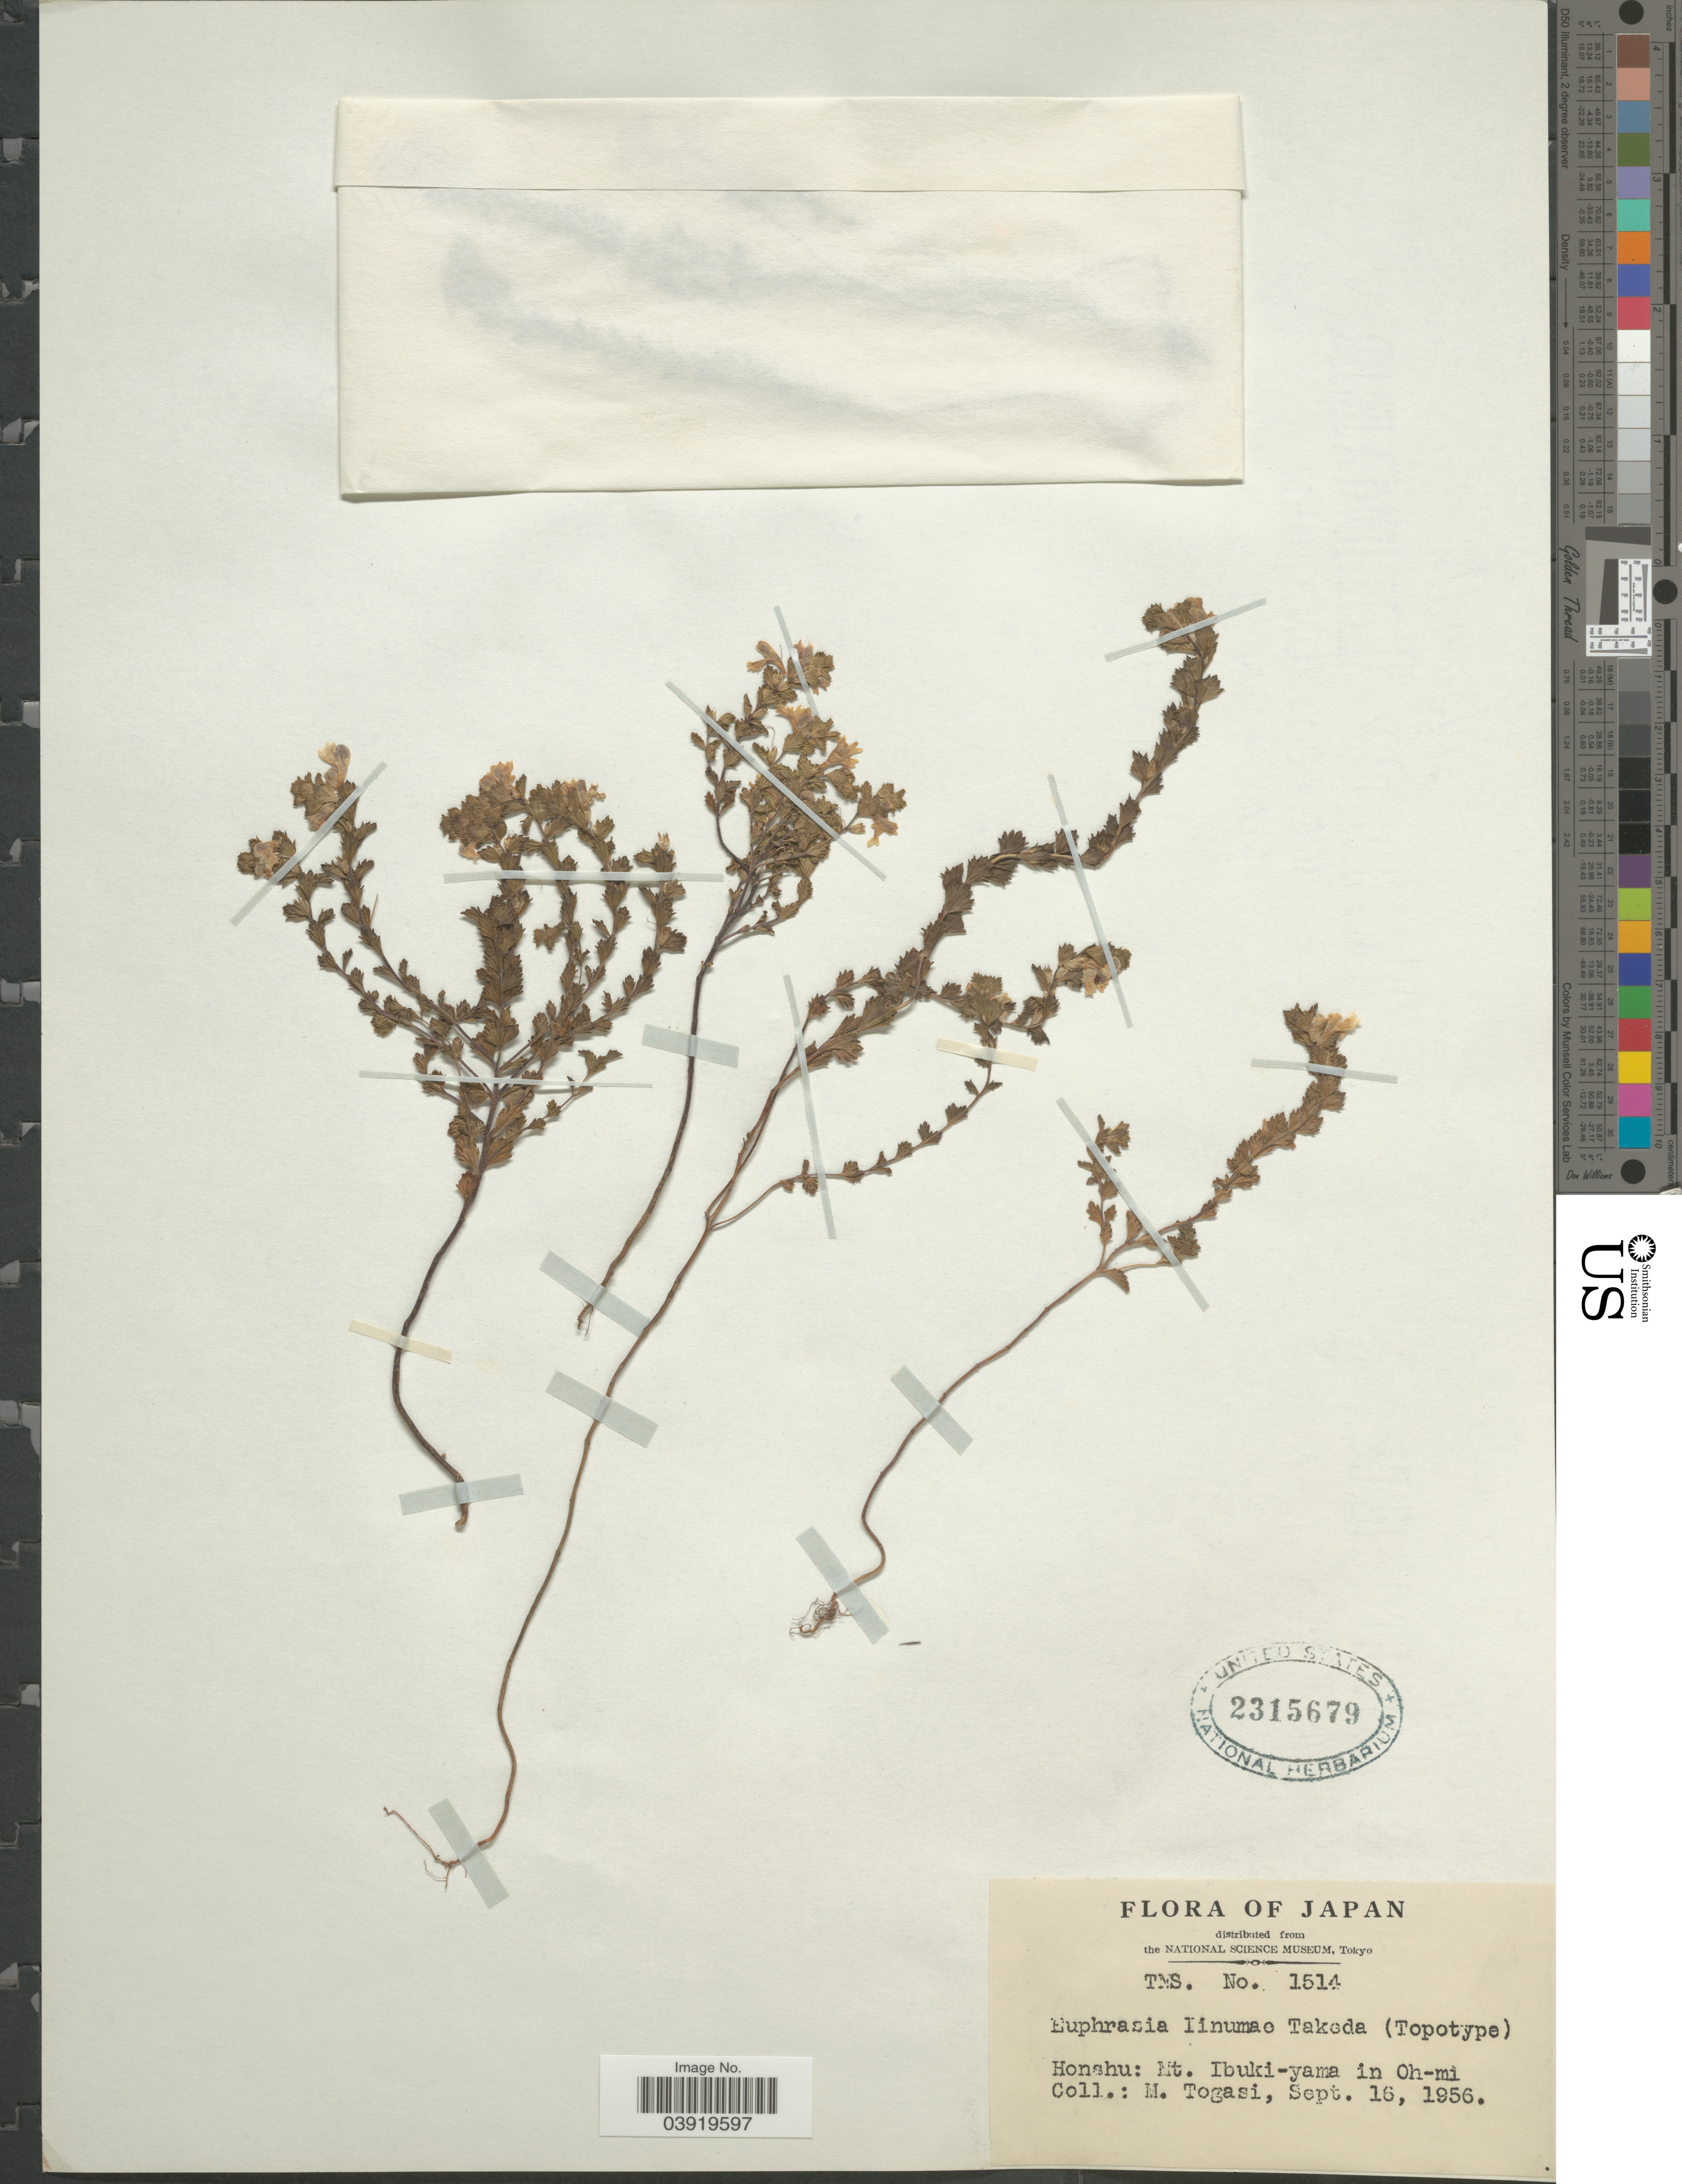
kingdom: Plantae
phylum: Tracheophyta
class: Magnoliopsida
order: Lamiales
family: Orobanchaceae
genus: Euphrasia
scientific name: Euphrasia iinumae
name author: Takeda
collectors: M. Togasi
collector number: TMS. 1514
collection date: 1956-09-16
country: Japan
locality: Honshu: Mt. Ibuki-yama in Oh-mi.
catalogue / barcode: US 2315679